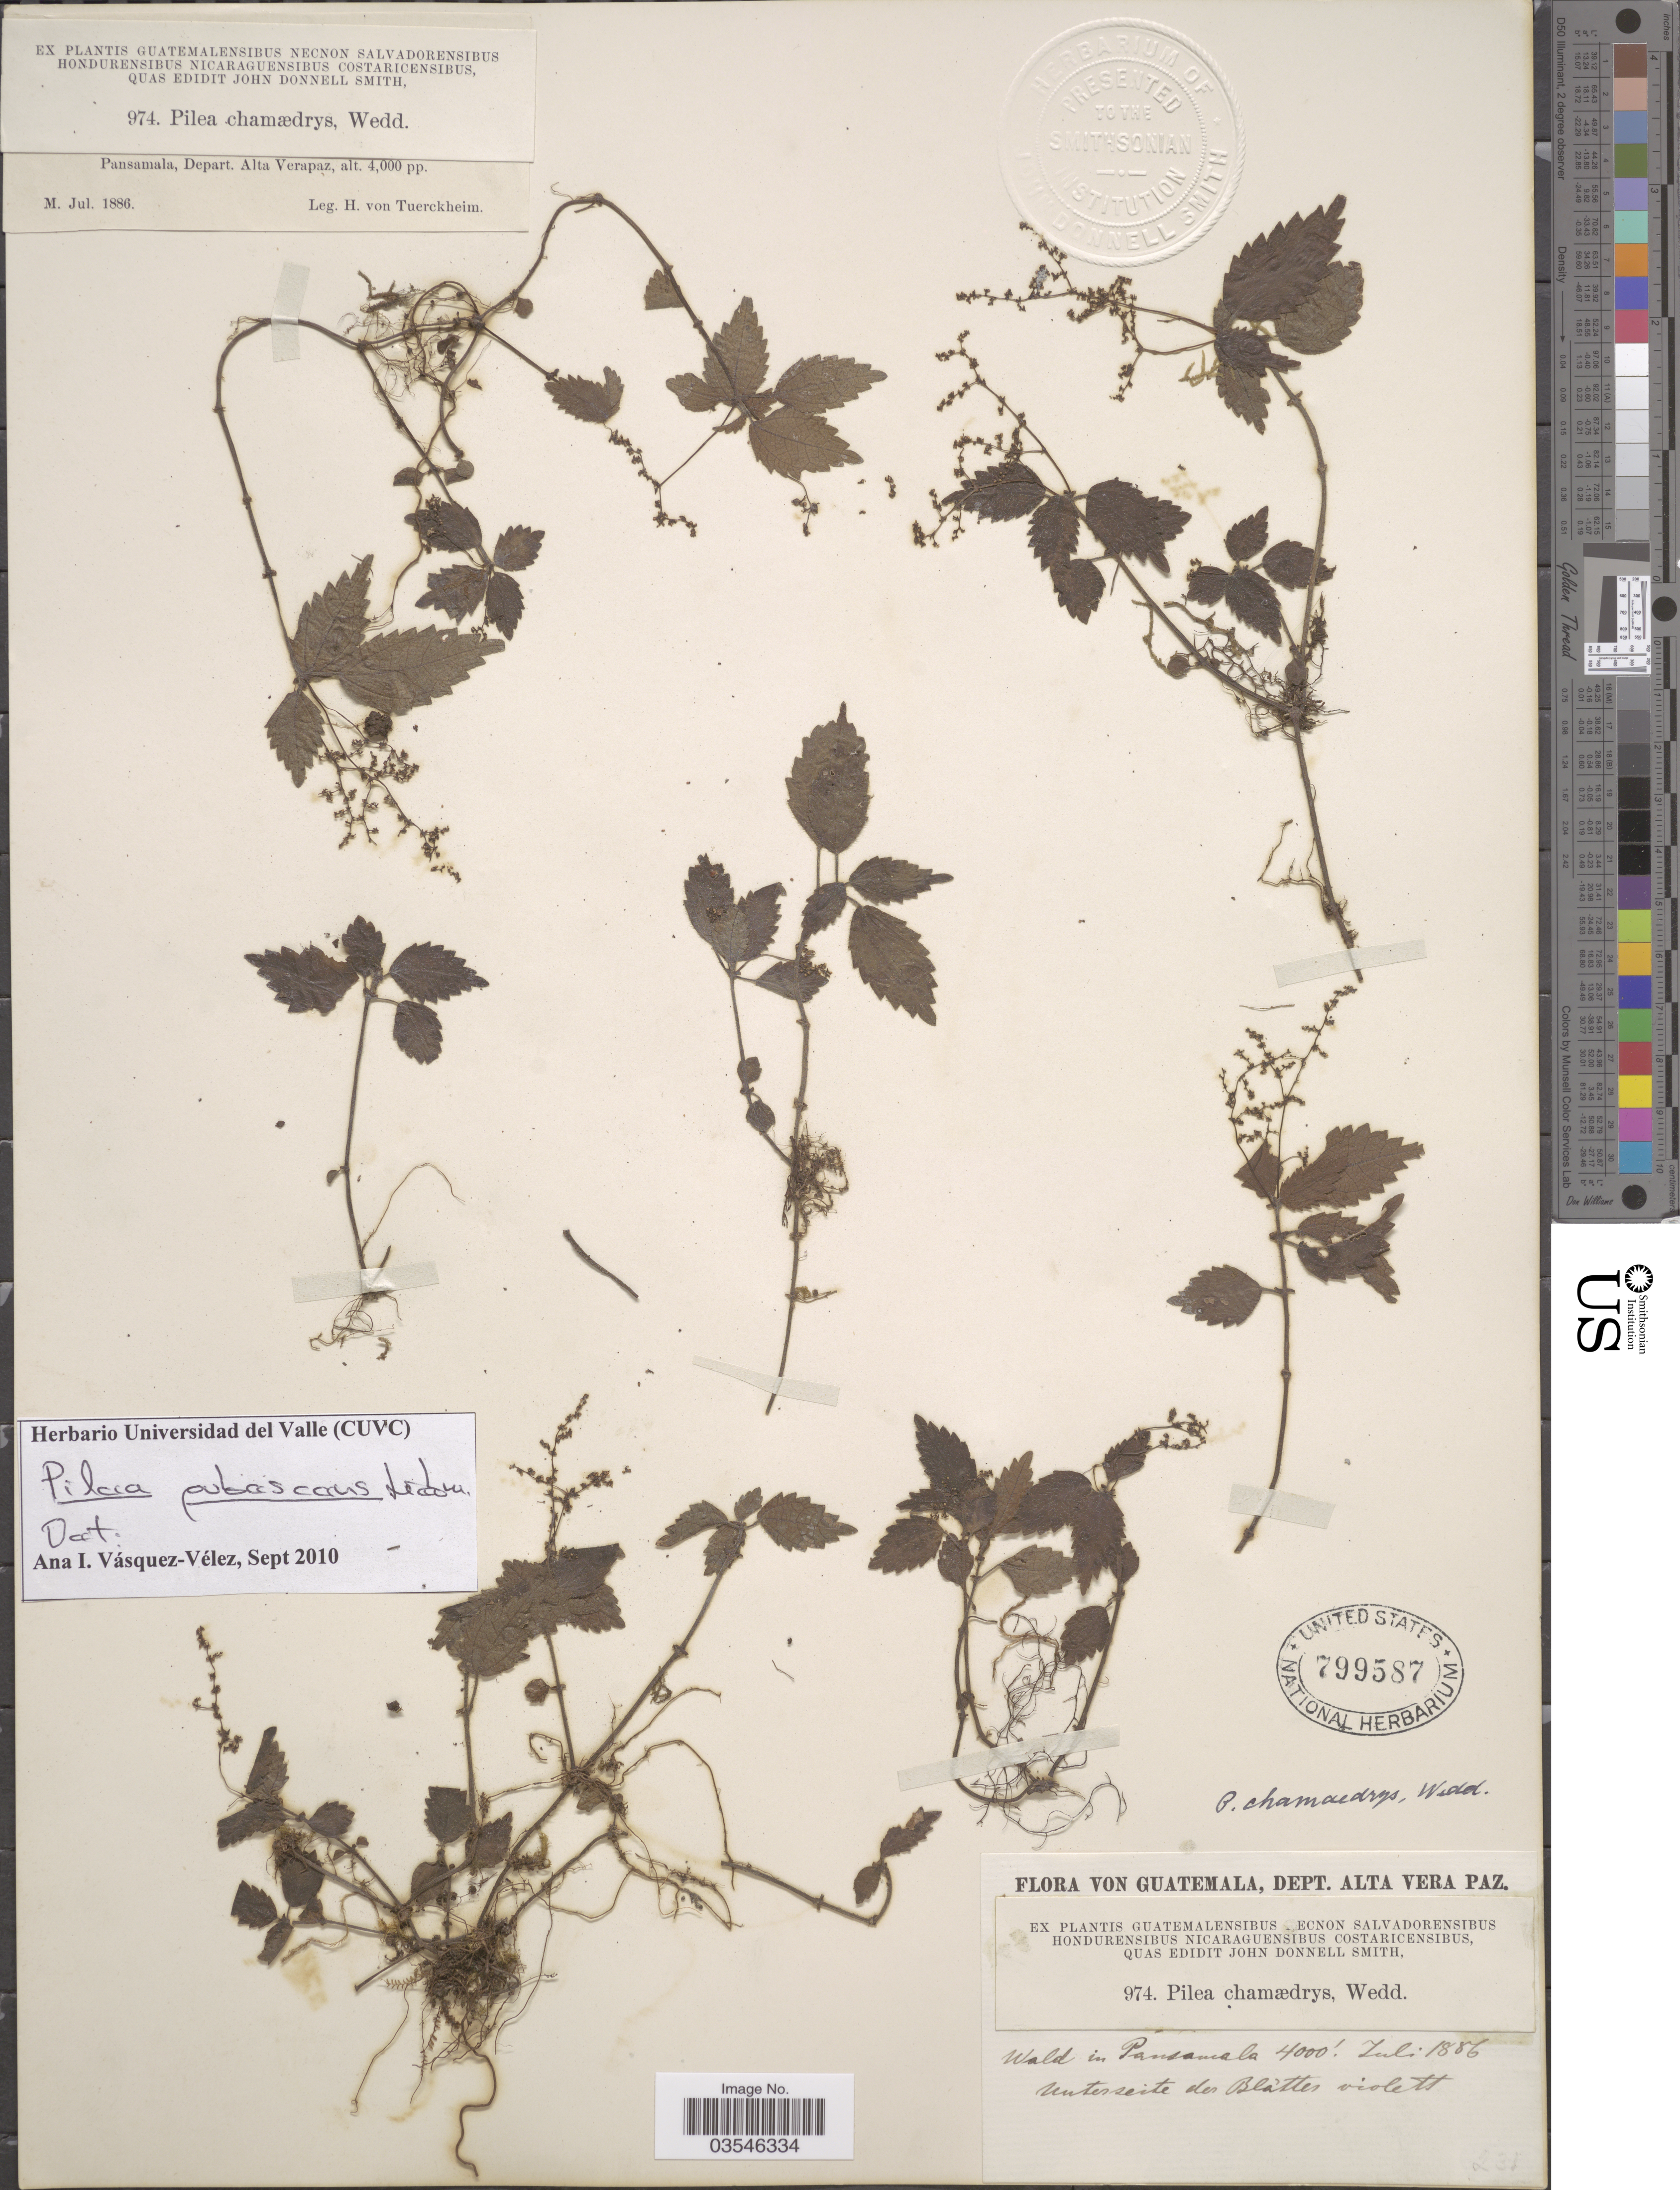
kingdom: Plantae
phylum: Tracheophyta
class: Magnoliopsida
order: Rosales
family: Urticaceae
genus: Pilea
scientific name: Pilea pubescens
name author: Liebm.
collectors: H. von Türckheim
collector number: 974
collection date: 1886-07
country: Guatemala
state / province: Alta Verapaz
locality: Wald in Pansamala. Depart. Alta Verapaz.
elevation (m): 1219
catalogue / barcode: US 799587